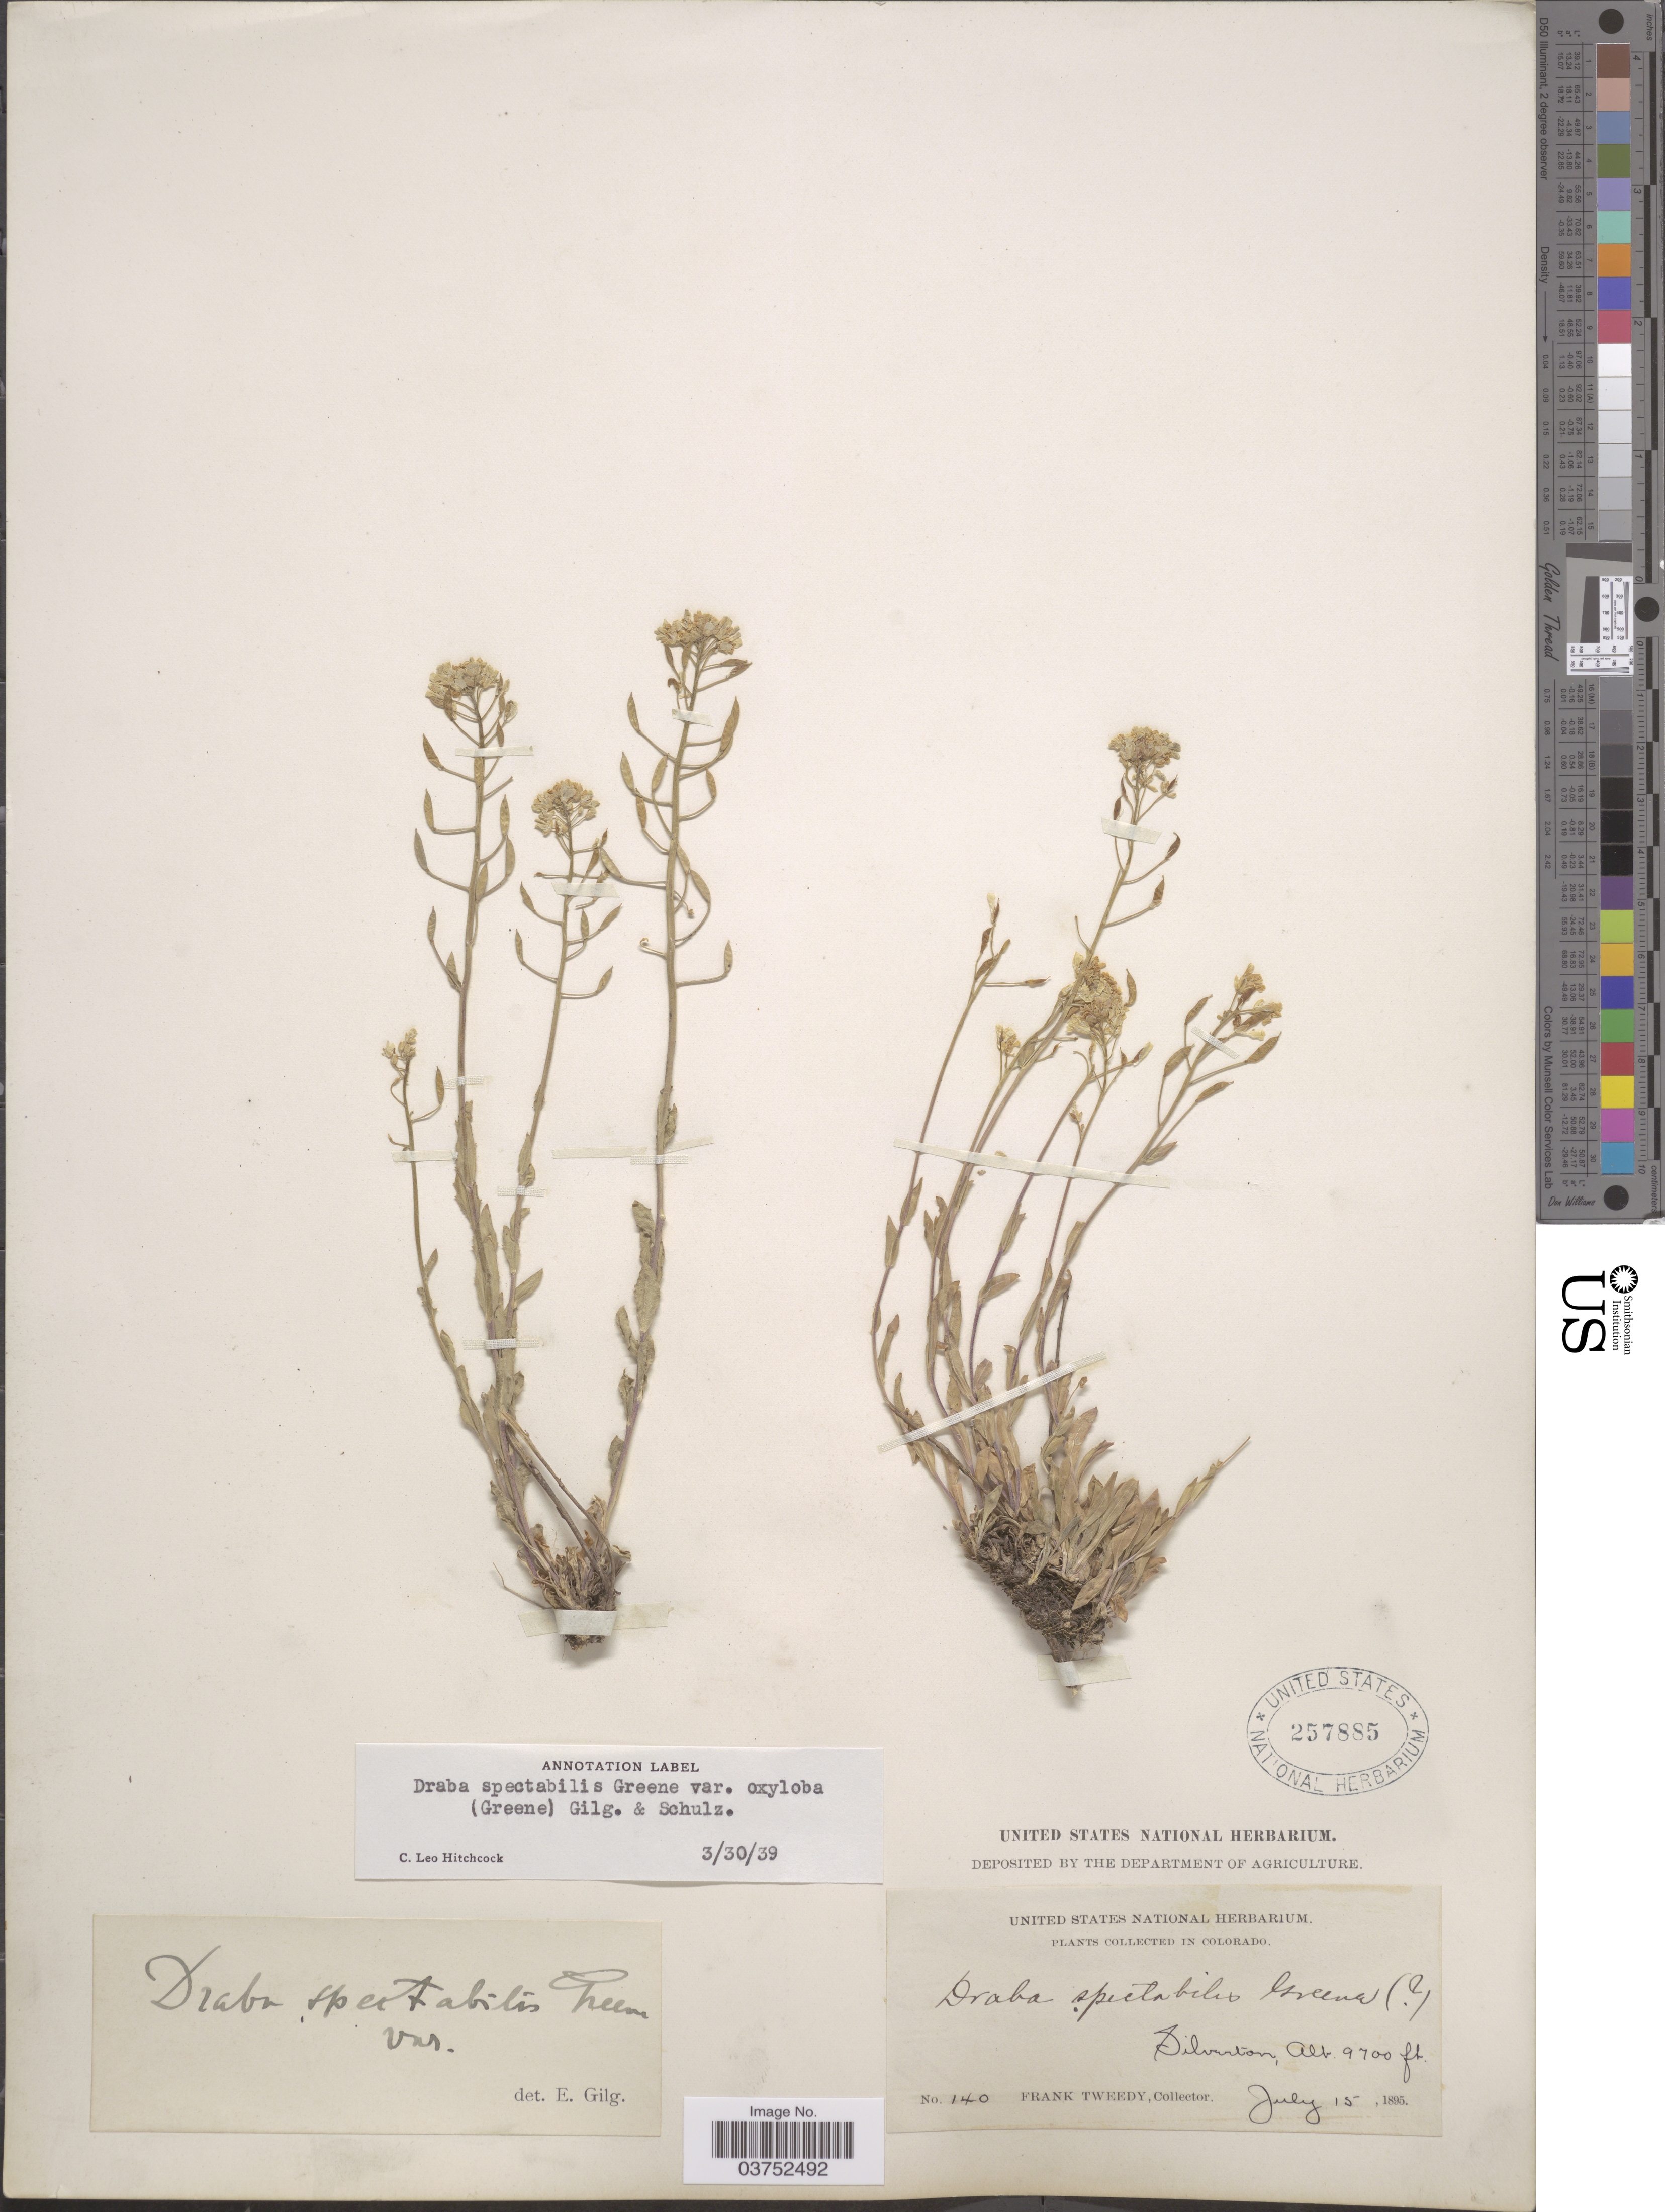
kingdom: Plantae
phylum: Tracheophyta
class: Magnoliopsida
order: Brassicales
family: Brassicaceae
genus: Draba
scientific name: Draba spectabilis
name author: Greene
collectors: F. Tweedy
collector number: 140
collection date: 1895-07-15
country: United States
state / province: Colorado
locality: Silverton.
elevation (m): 2957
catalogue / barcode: US 257885